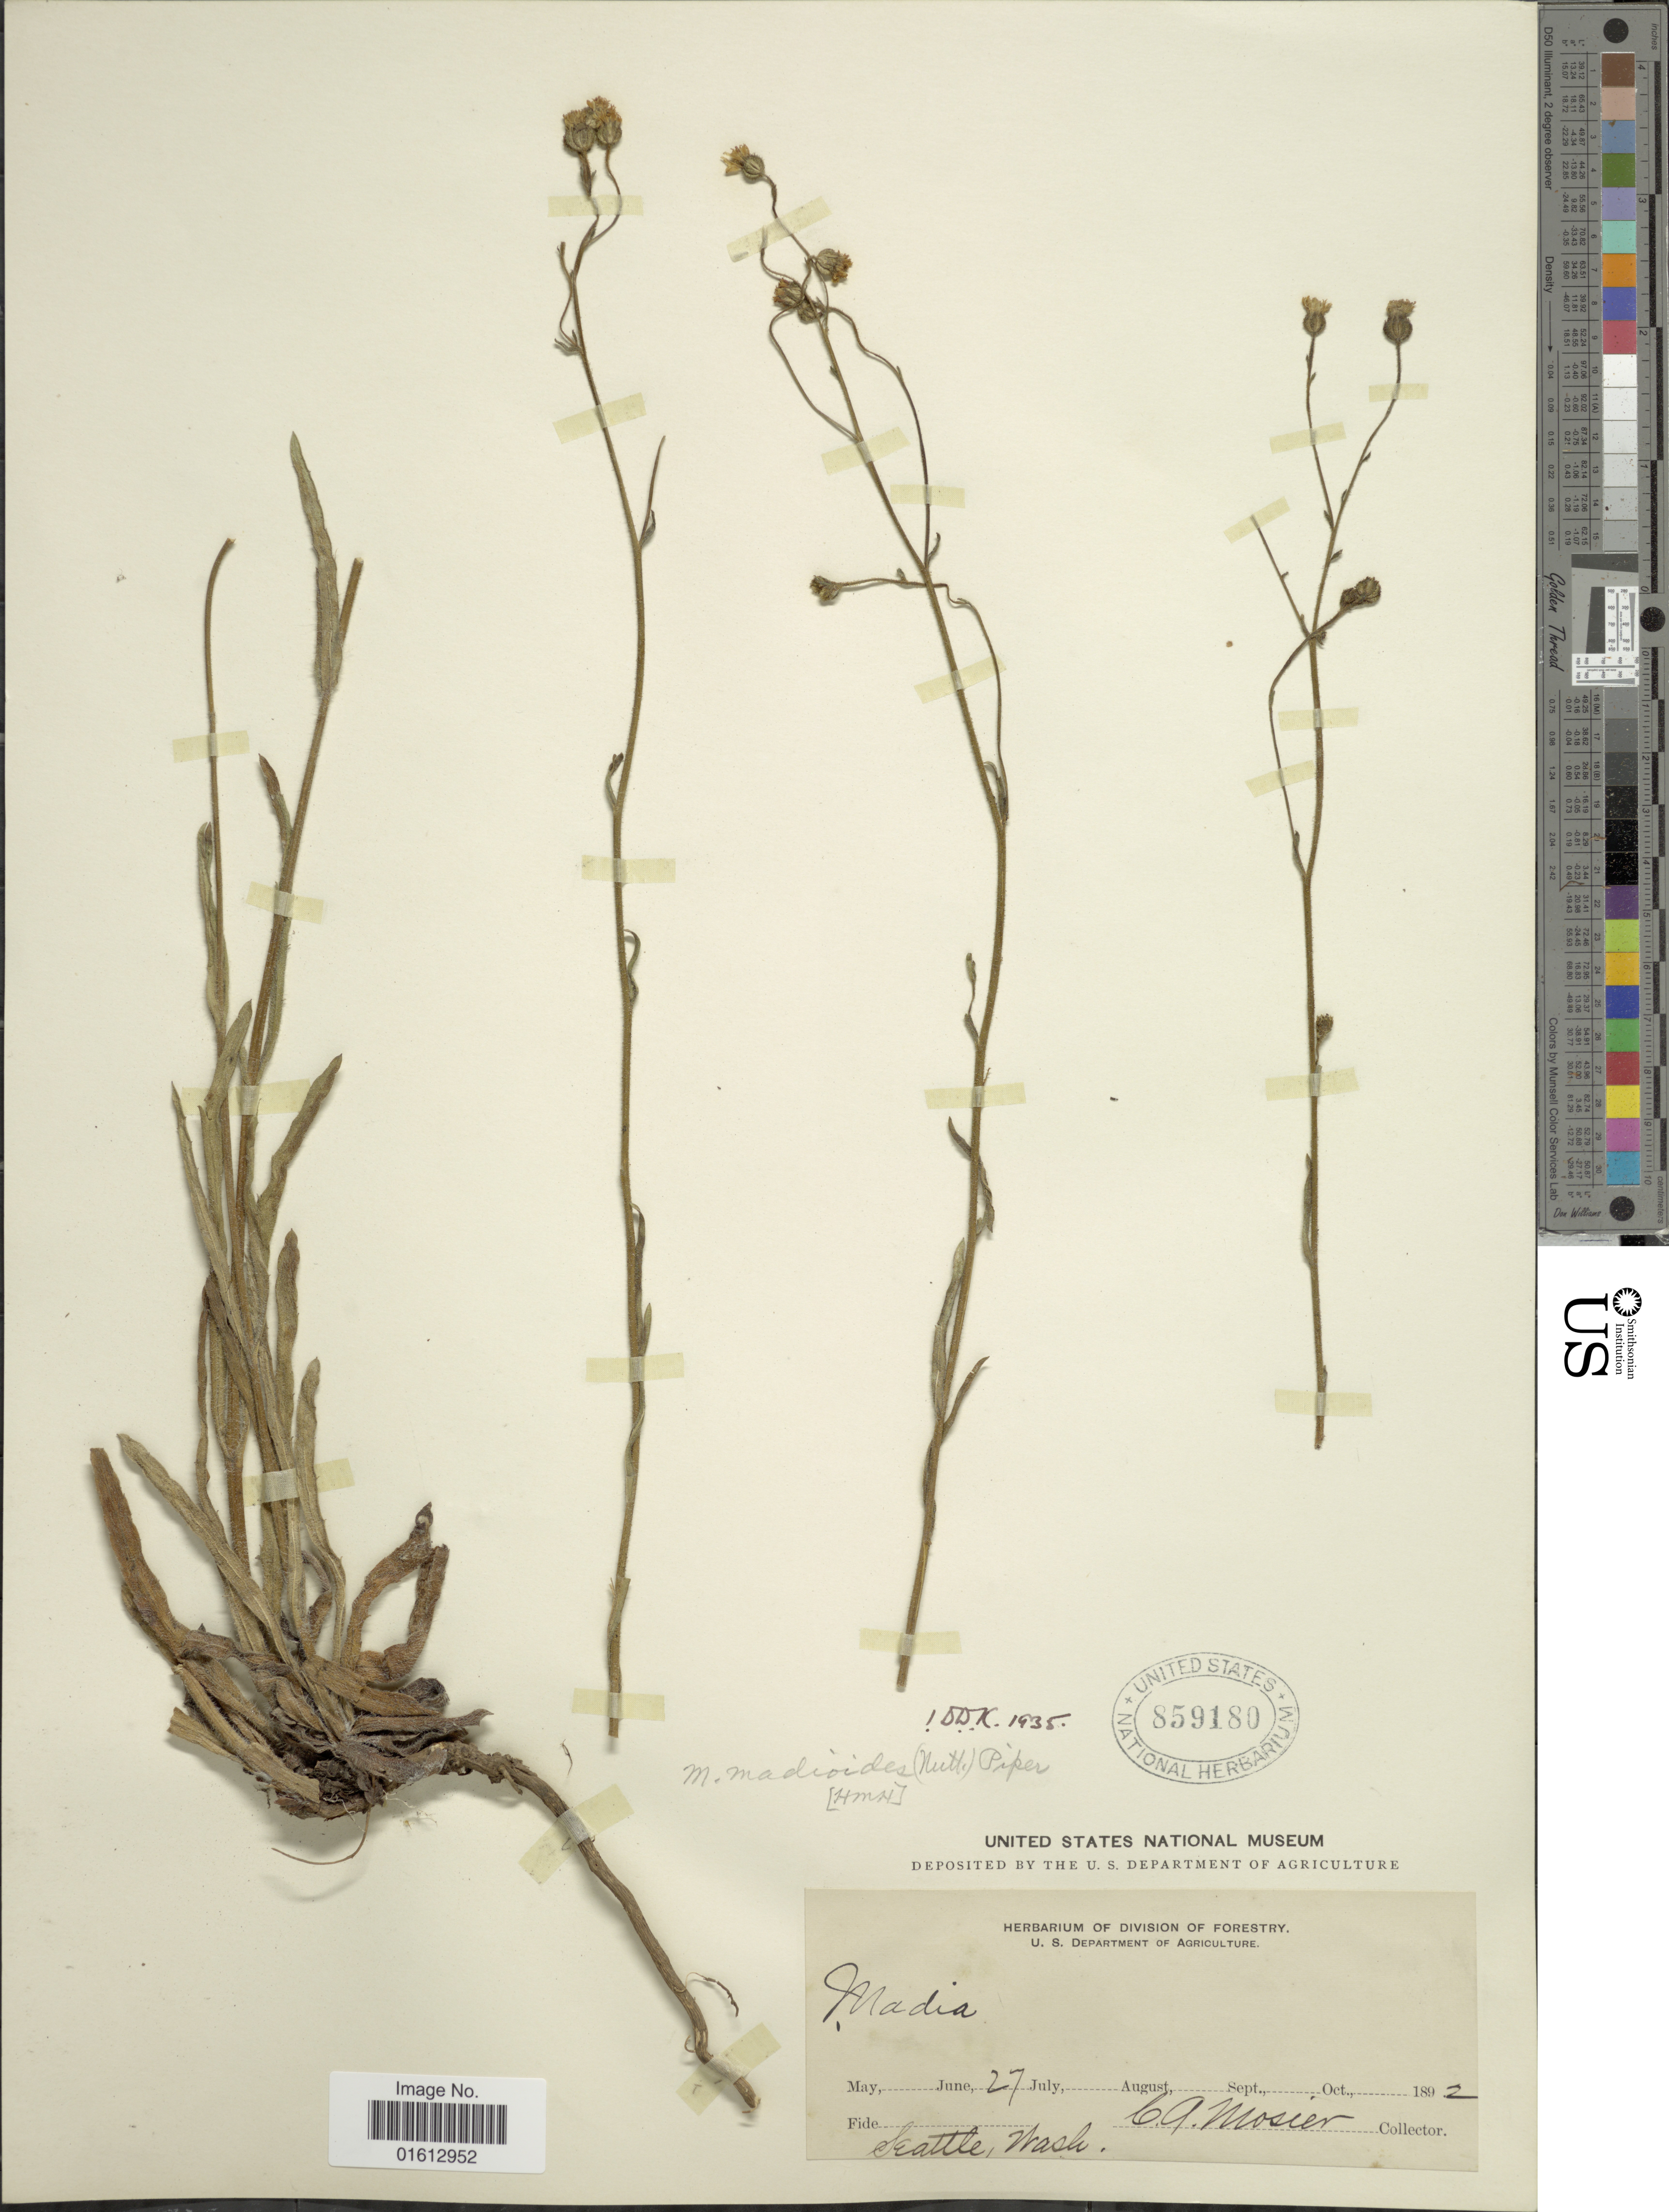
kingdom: Plantae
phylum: Tracheophyta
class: Magnoliopsida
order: Asterales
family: Asteraceae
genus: Madia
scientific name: Madia madioides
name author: (Nutt.) Greene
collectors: C. A. Mosier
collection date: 1892-06-27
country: United States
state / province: Washington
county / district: King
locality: Seattle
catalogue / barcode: US 859180